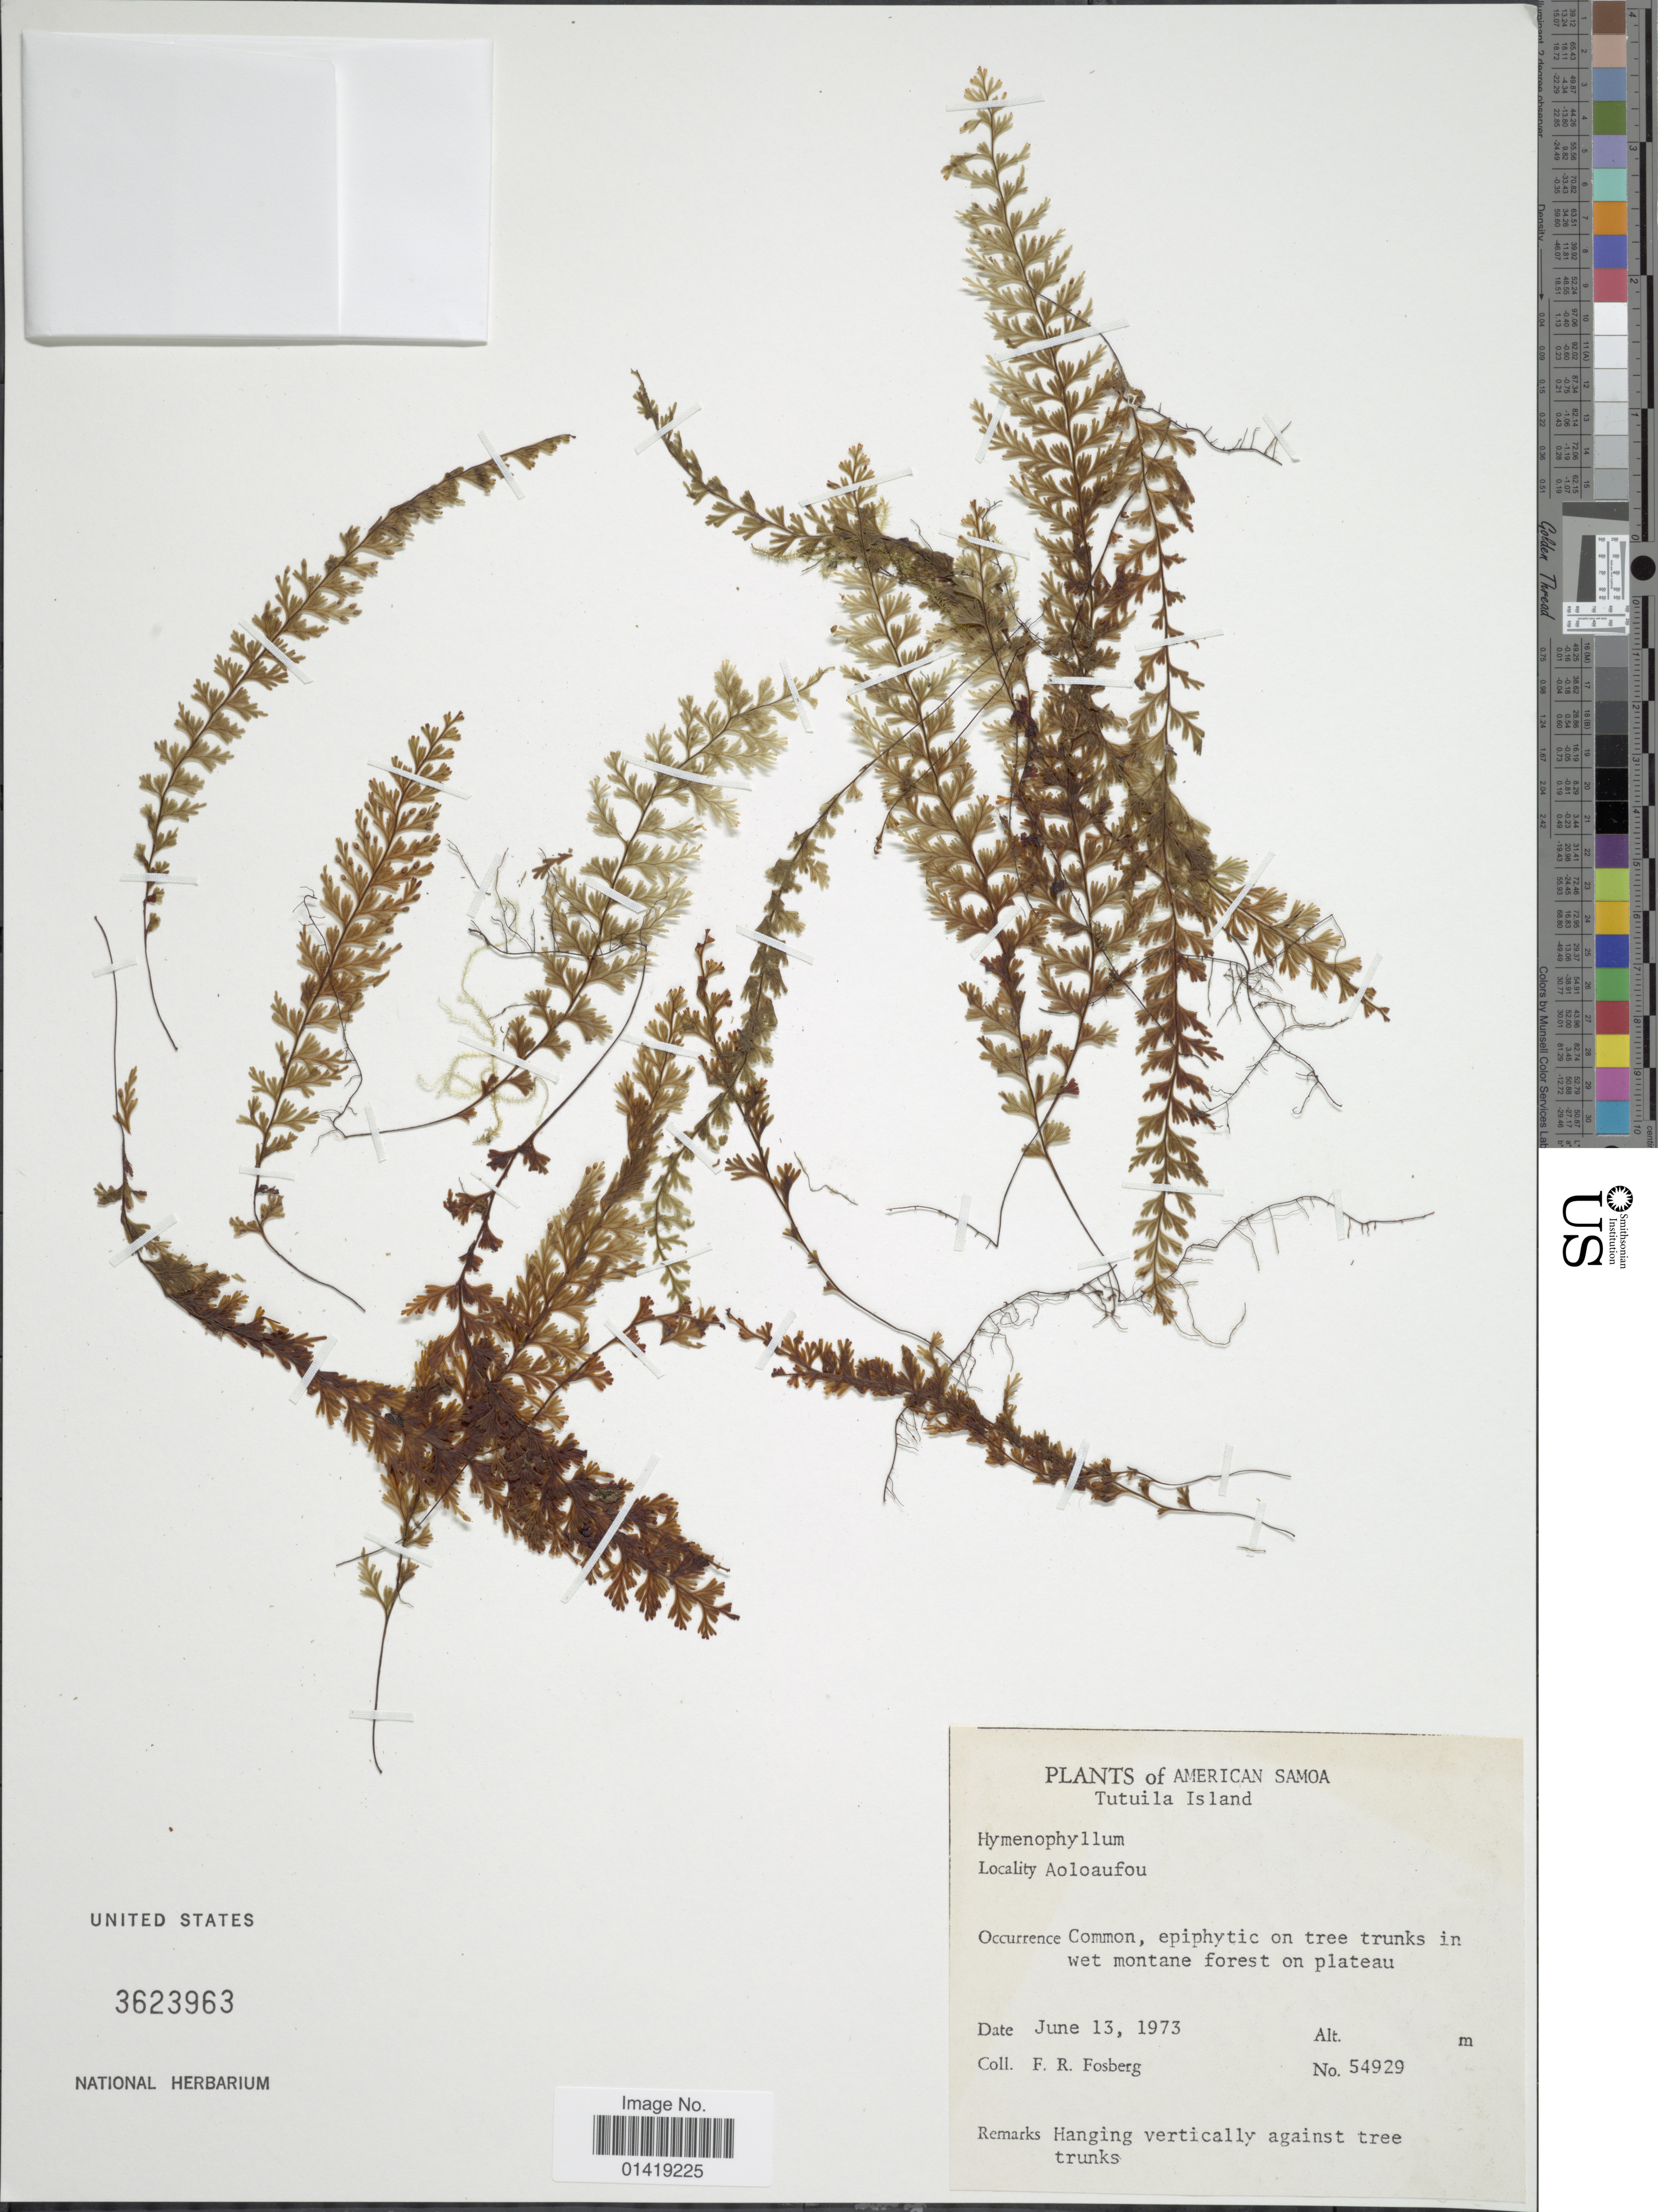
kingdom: Plantae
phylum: Tracheophyta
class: Polypodiopsida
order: Hymenophyllales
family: Hymenophyllaceae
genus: Hymenophyllum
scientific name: Hymenophyllum sp.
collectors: F. R. Fosberg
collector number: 54929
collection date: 1973-06-13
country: American Samoa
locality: American Samoa Tutuila Island Aoloaufou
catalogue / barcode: US 3623963